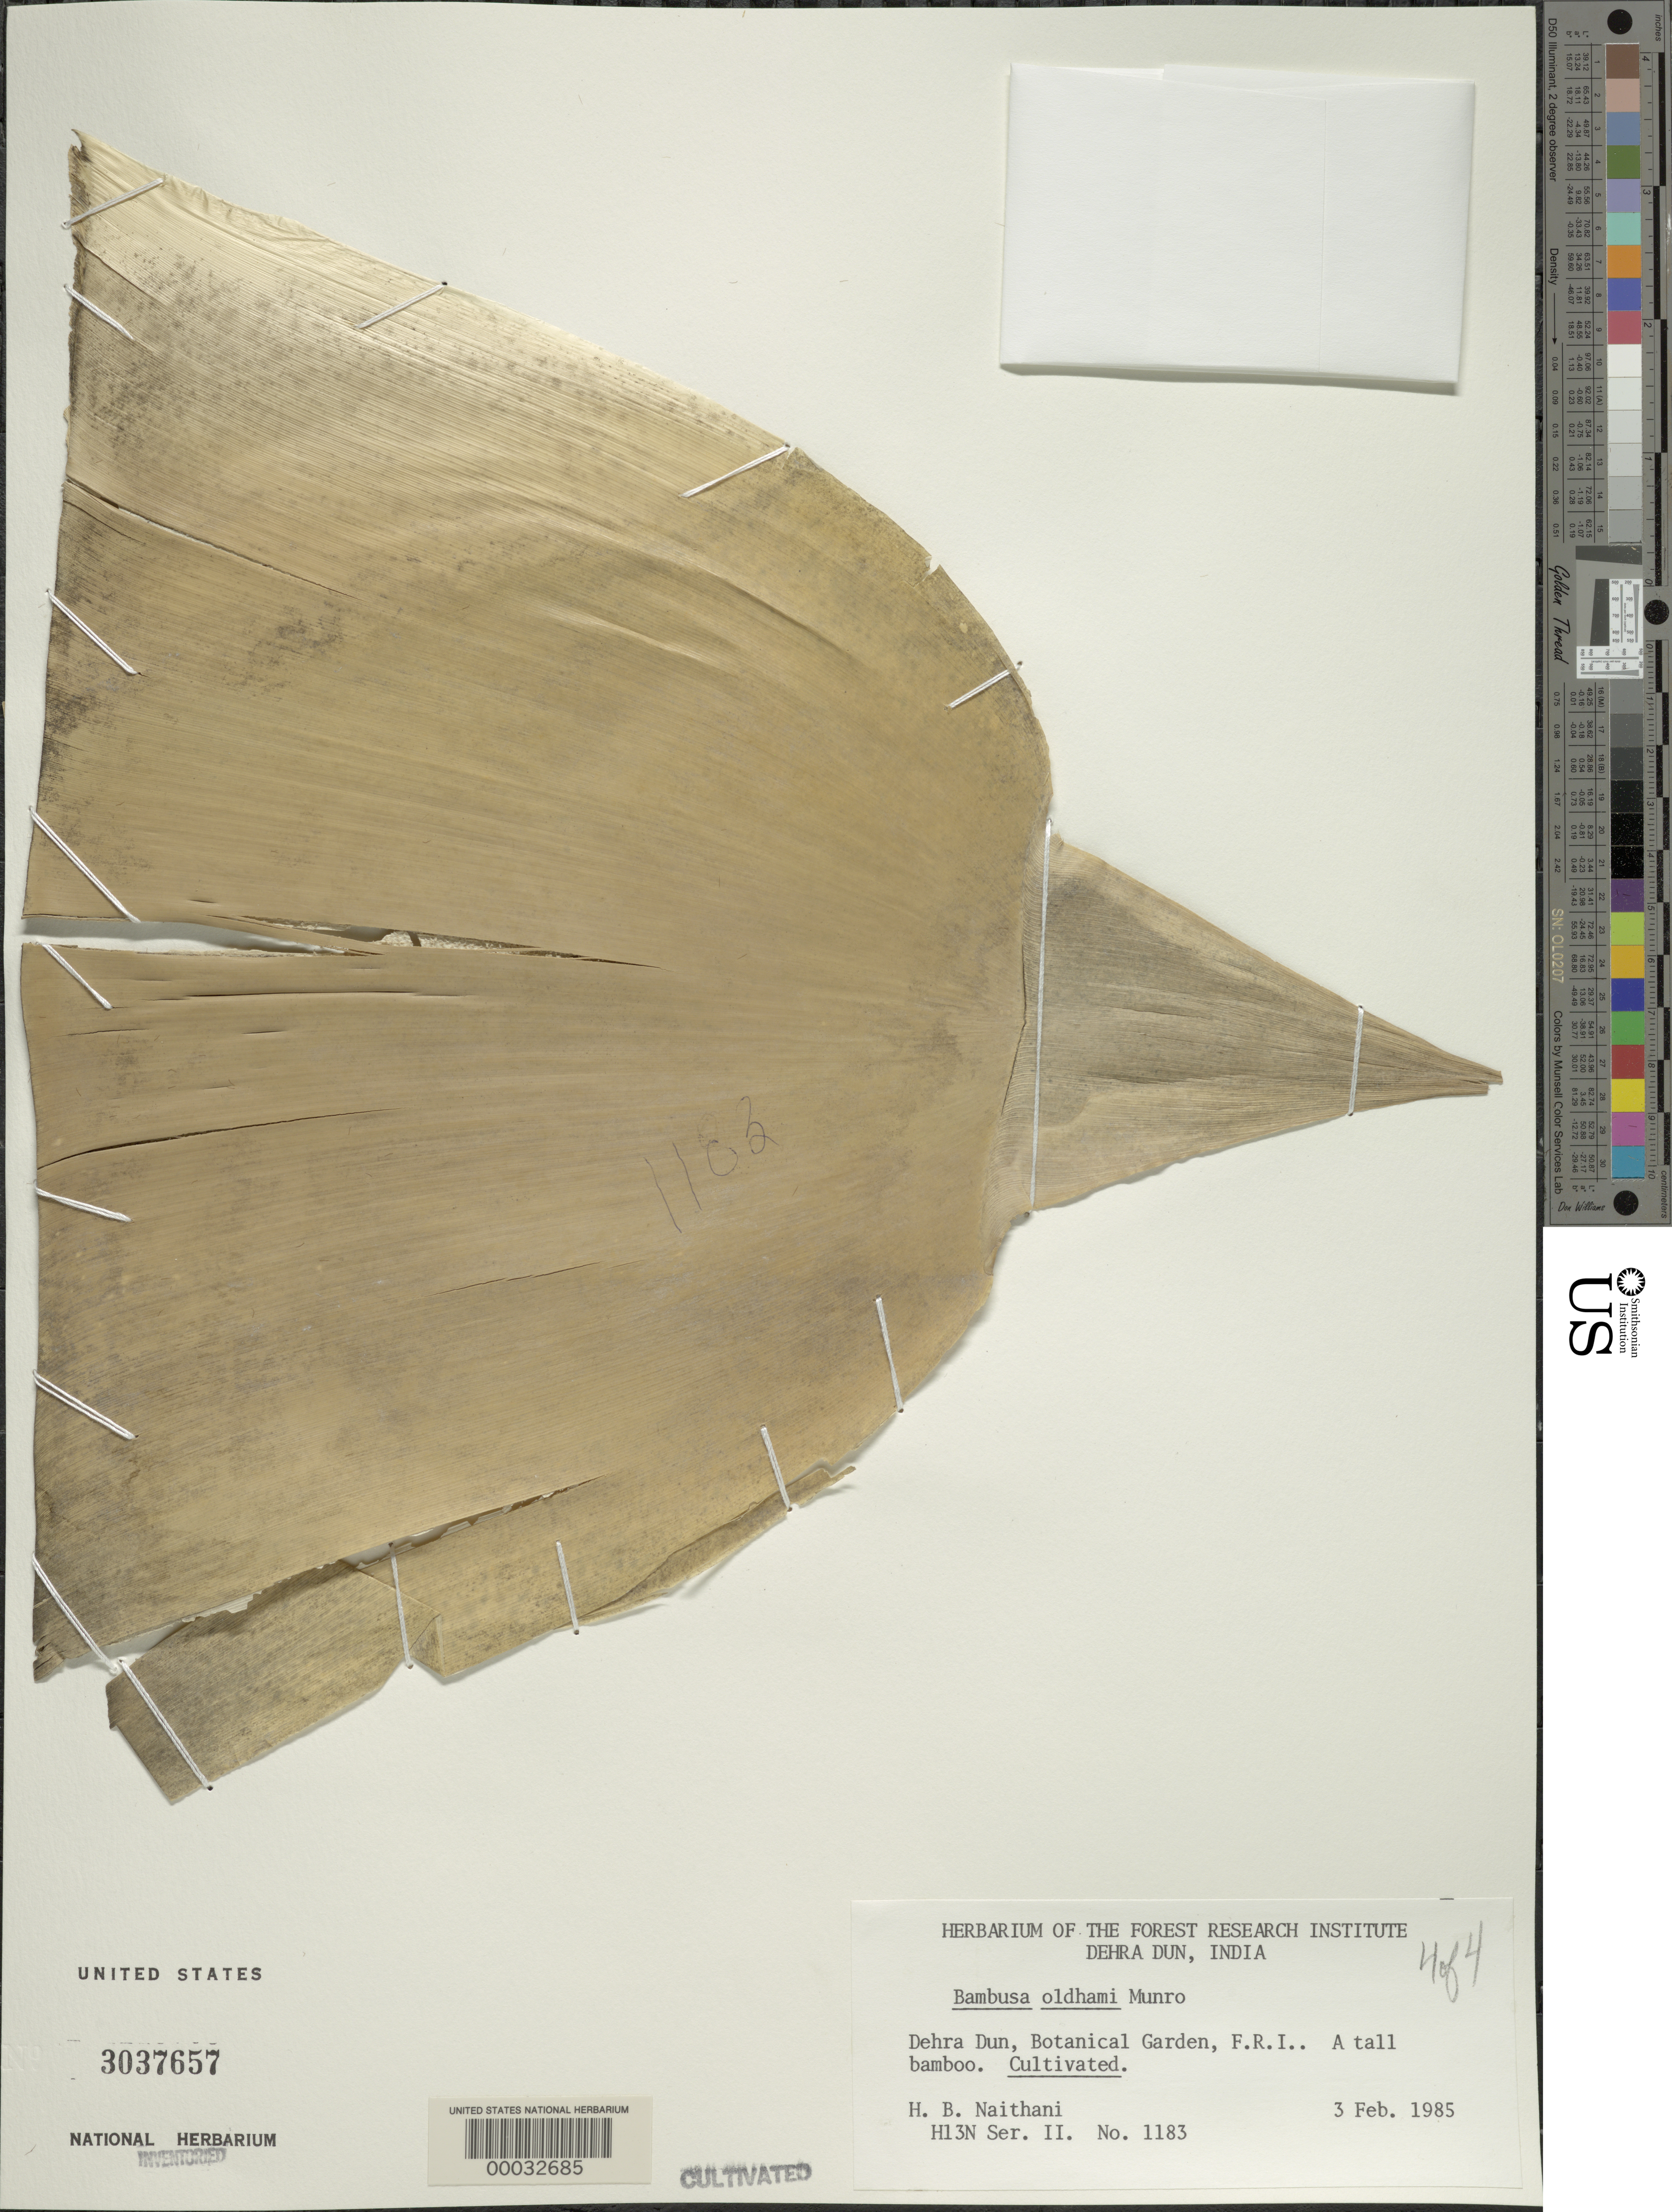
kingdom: Plantae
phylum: Tracheophyta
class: Liliopsida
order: Poales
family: Poaceae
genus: Bambusa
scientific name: Bambusa oldhamii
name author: Munro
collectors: H. Naithani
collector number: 1183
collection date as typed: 03 Feb 1985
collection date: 1985-02-03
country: India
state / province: Uttar Pradesh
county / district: Dehradun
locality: Botanical garden, f.r.i.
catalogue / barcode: US 3037657